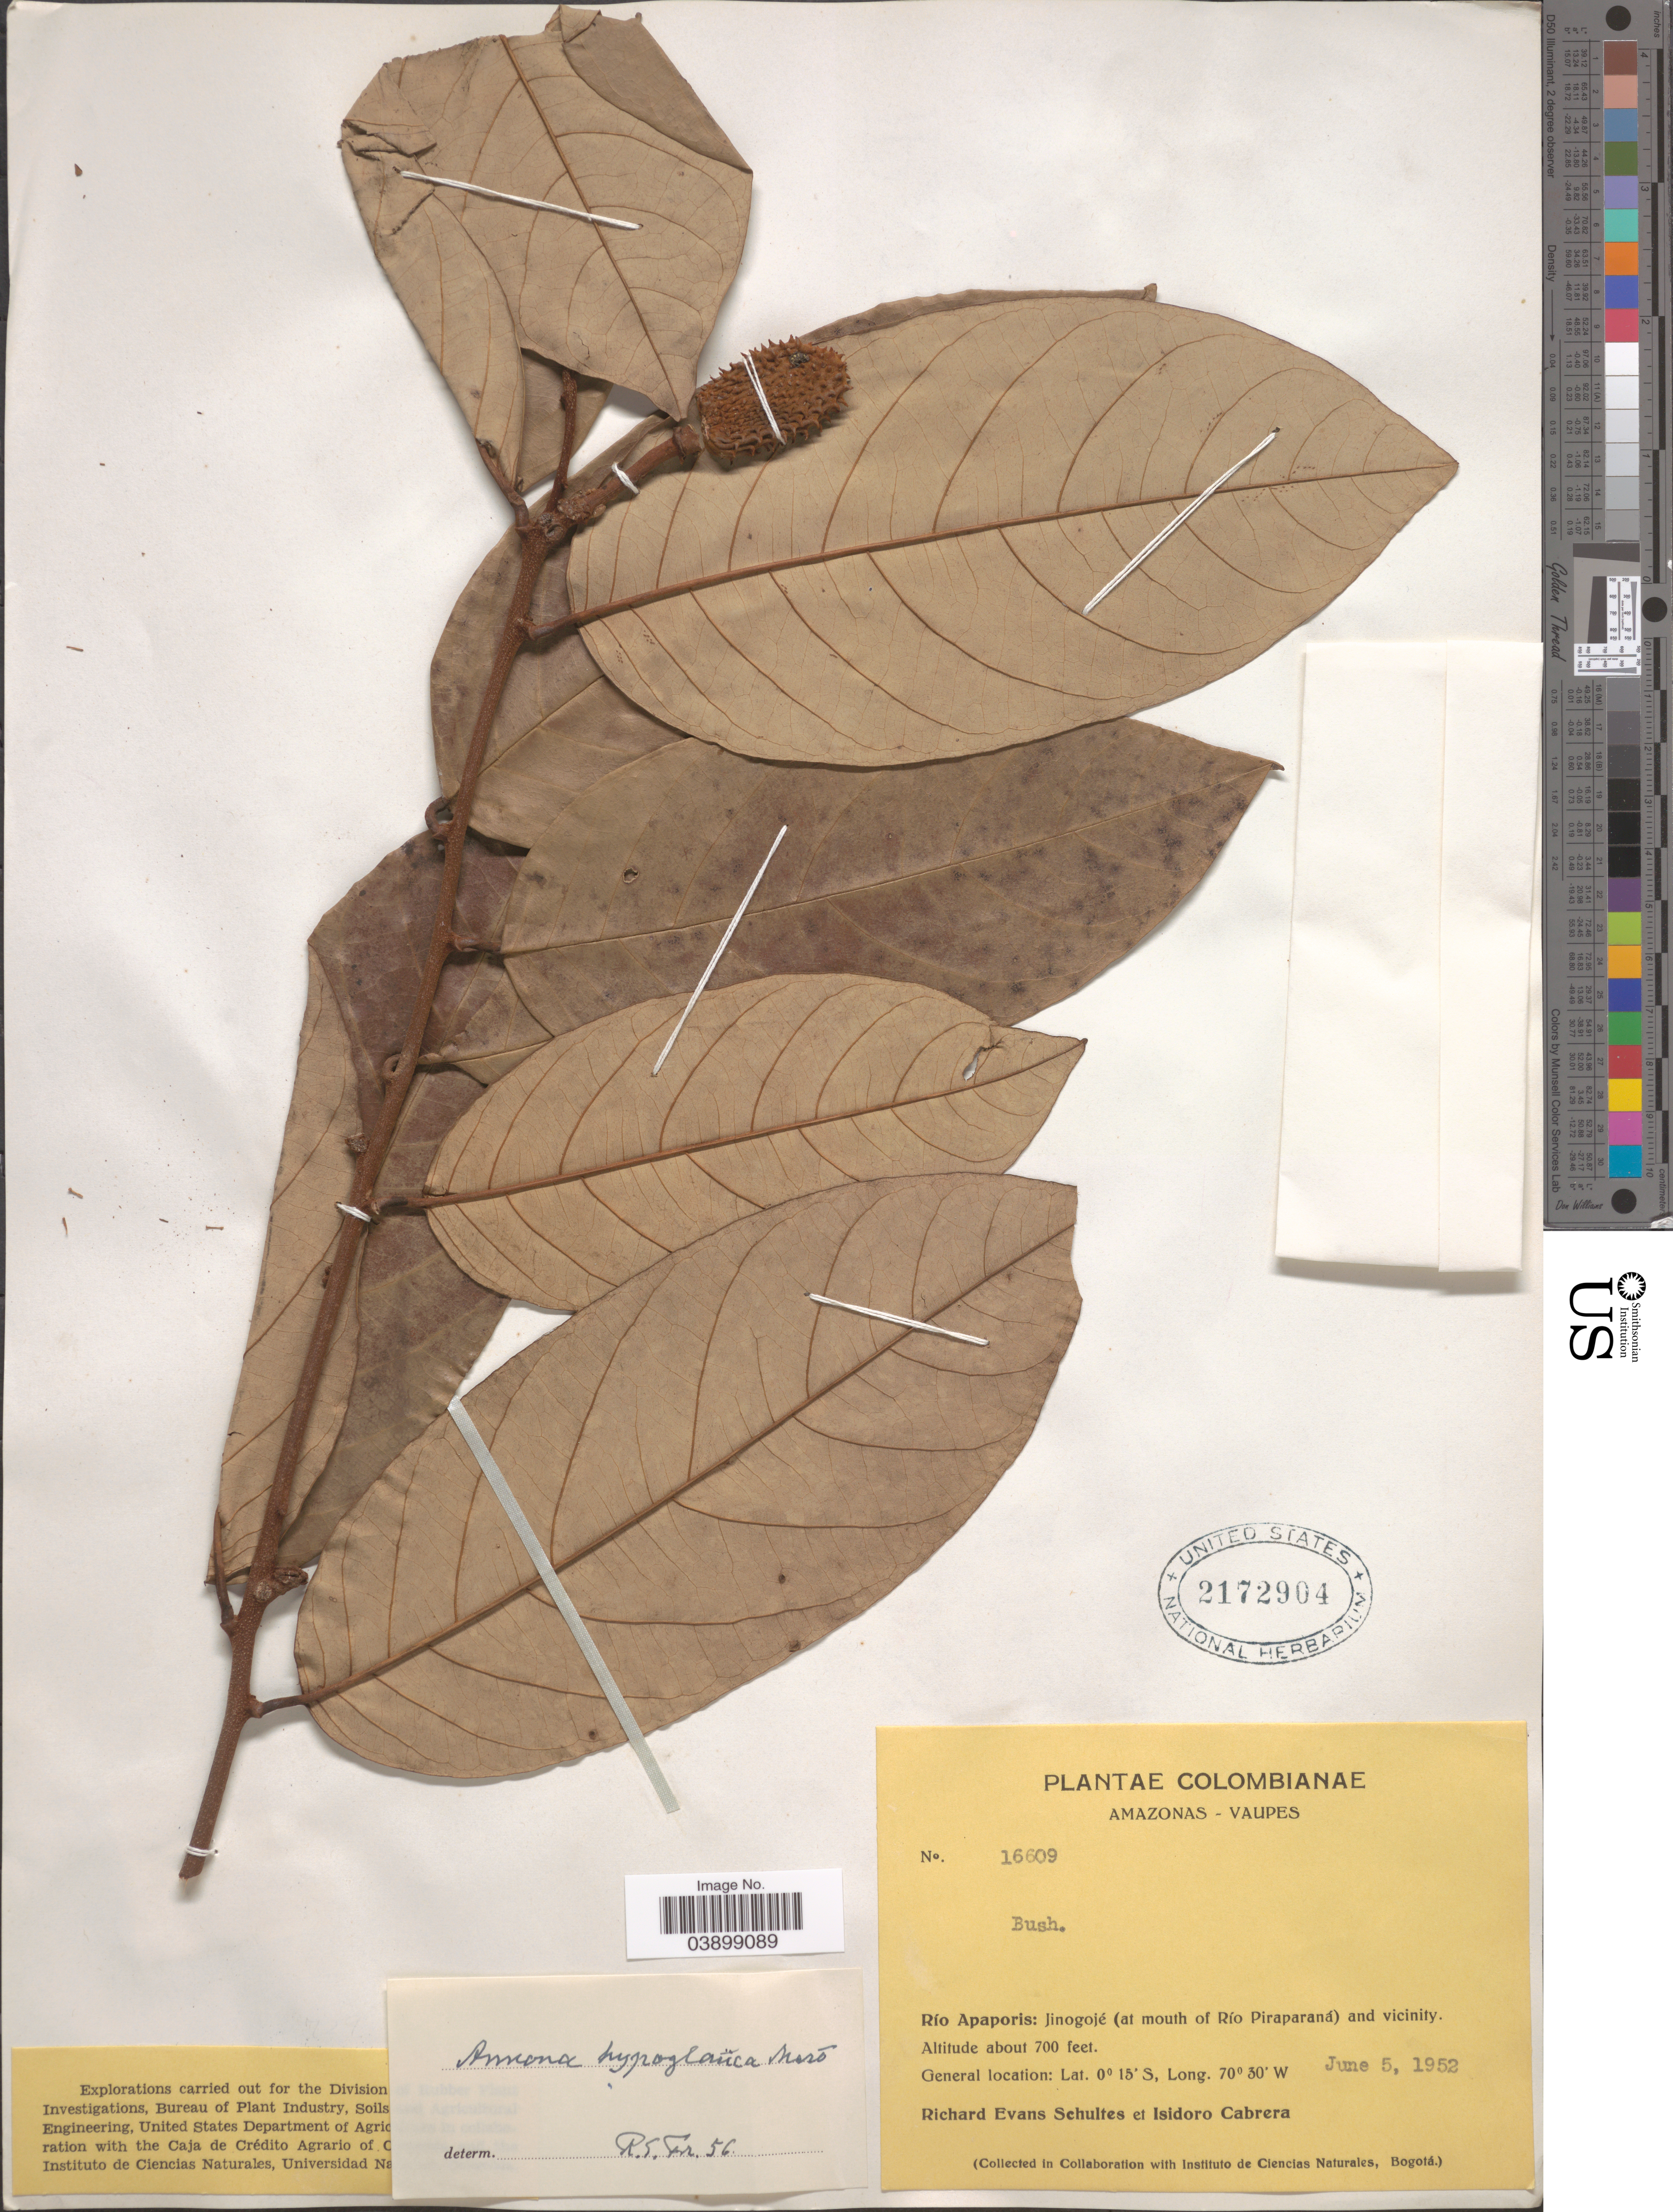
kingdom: Plantae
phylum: Tracheophyta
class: Magnoliopsida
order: Magnoliales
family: Annonaceae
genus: Annona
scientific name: Annona hypoglauca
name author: Mart.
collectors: R. E. Schultes & I. Cabrera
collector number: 16609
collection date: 1952-06-05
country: Colombia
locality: Amazonas-Vaupes. Río Apaporis: Jinogojé (at mouth of Río Piraparaná) and vicinity.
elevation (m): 213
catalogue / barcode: US 2172904